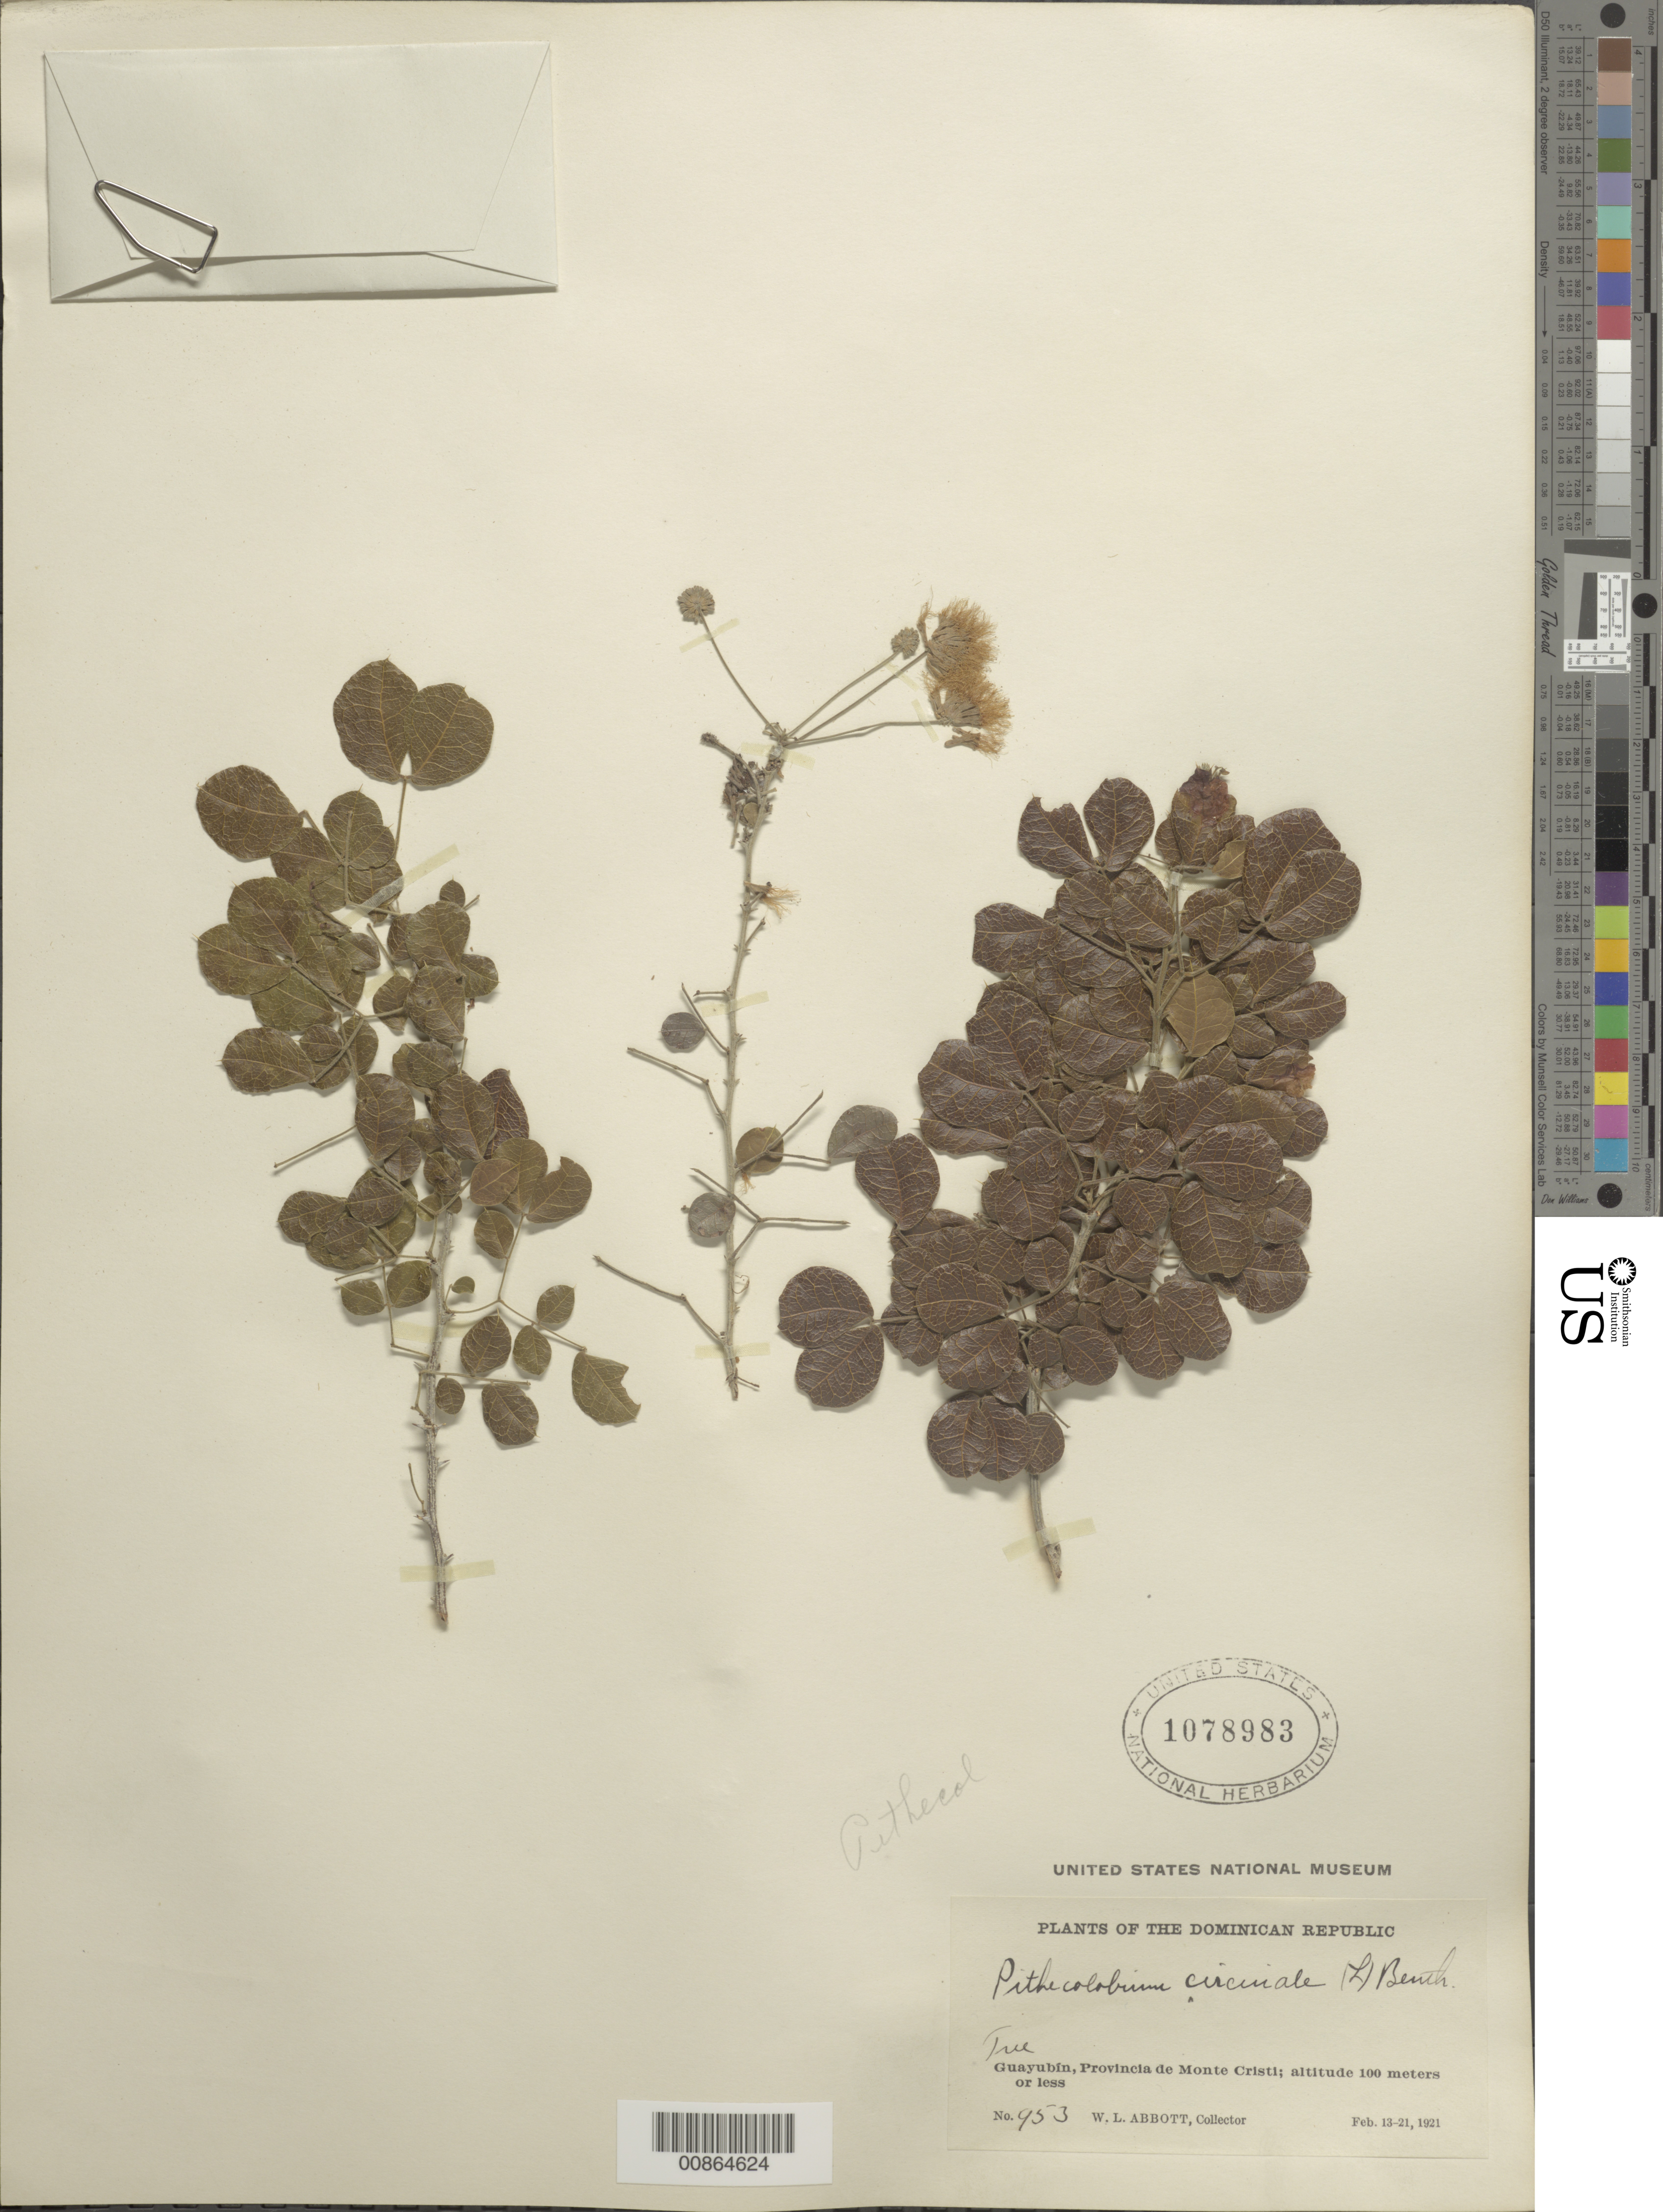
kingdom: Plantae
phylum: Tracheophyta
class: Magnoliopsida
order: Fabales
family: Fabaceae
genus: Pithecellobium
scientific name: Pithecellobium circinale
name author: (L.) Benth.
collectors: W. L. Abbott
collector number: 953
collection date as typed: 13 Feb 1921 to 21 Feb 1921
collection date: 1921-02-13/1921-02-21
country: Dominican Republic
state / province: Monte Cristi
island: Hispaniola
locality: Guayubín.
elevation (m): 100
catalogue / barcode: US 1078983